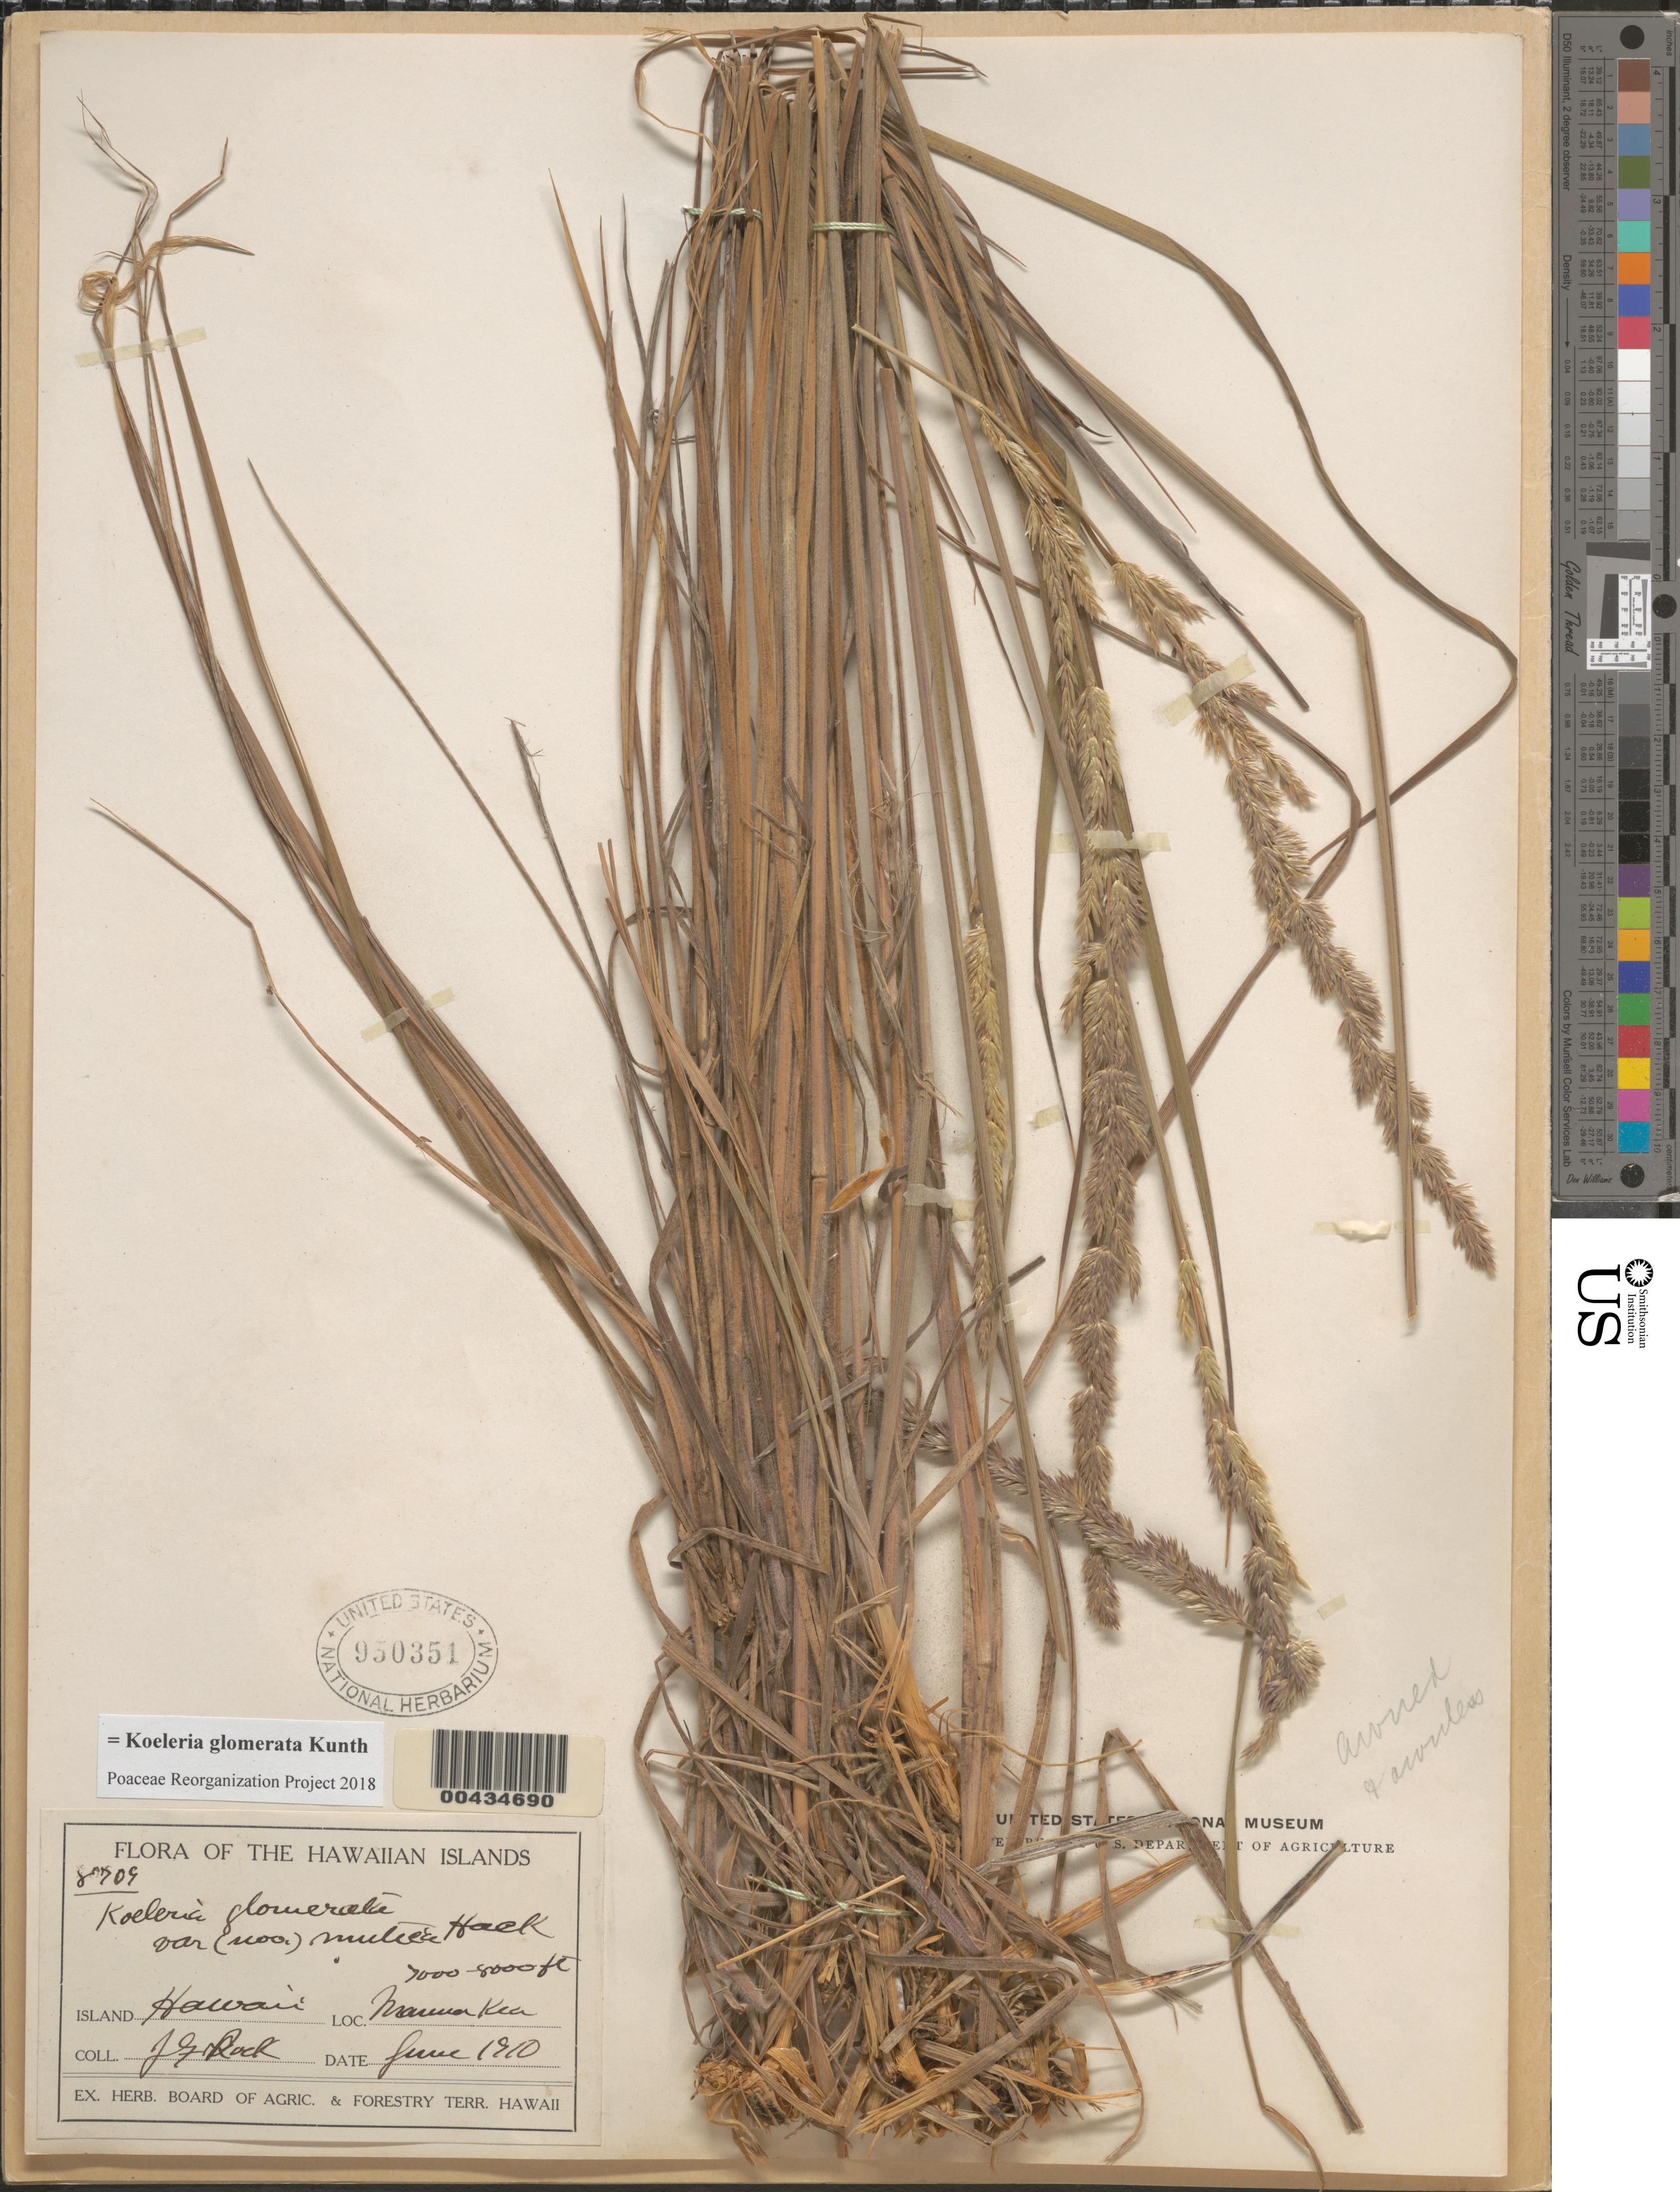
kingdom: Plantae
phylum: Tracheophyta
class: Liliopsida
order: Poales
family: Poaceae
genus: Koeleria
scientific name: Koeleria glomerata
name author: Kunth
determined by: Poaceae Reorganization Project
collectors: J. F. Rock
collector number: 8709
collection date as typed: Jun 1910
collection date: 1910-06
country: United States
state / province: Hawaii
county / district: Hawaii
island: Hawaii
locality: Mauna Kea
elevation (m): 2134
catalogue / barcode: US 950351